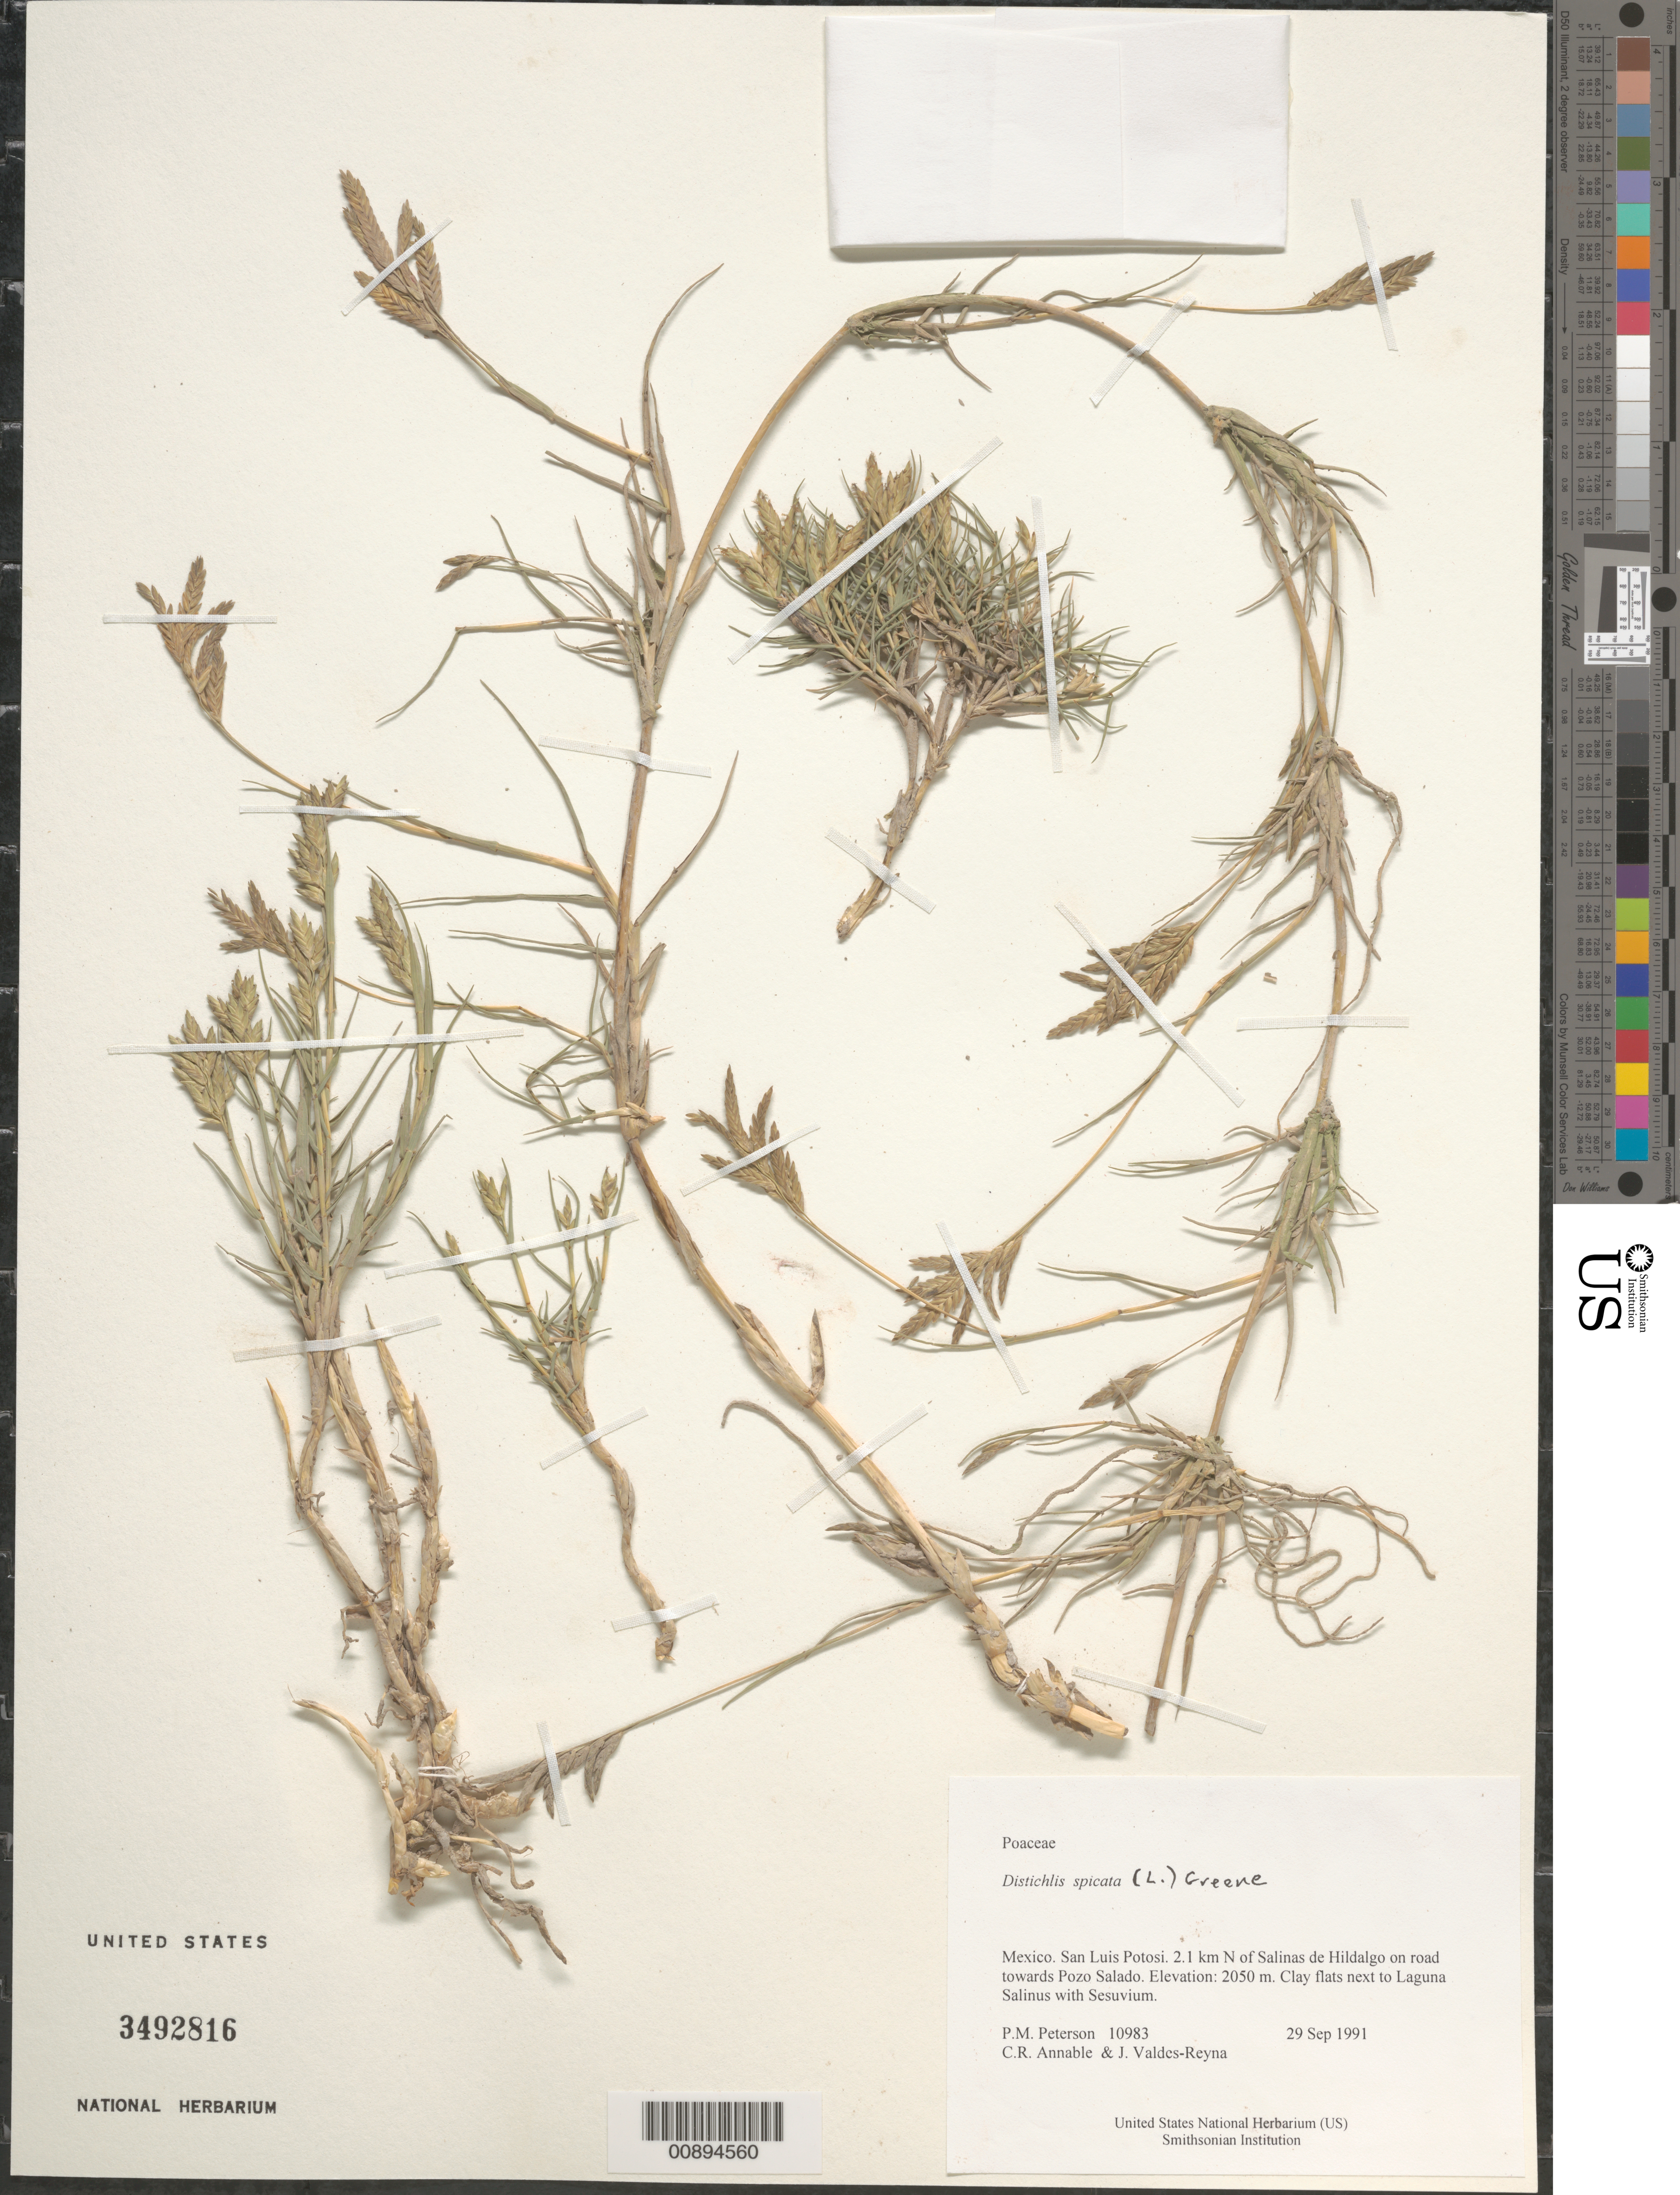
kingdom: Plantae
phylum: Tracheophyta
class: Liliopsida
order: Poales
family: Poaceae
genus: Distichlis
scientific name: Distichlis spicata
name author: (L.) Greene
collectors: P. M. Peterson, C. R. Annable & J. Valdés-Reyna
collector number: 10983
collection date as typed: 29 Sep 1991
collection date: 1991-09-29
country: Mexico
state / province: San Luis Potosi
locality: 2.1 km N of Salinas de Hildalgo on road towards Pozo Salado.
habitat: Clay flats next to Laguna Salinus with Sesuvium.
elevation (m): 2050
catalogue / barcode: US 3492816